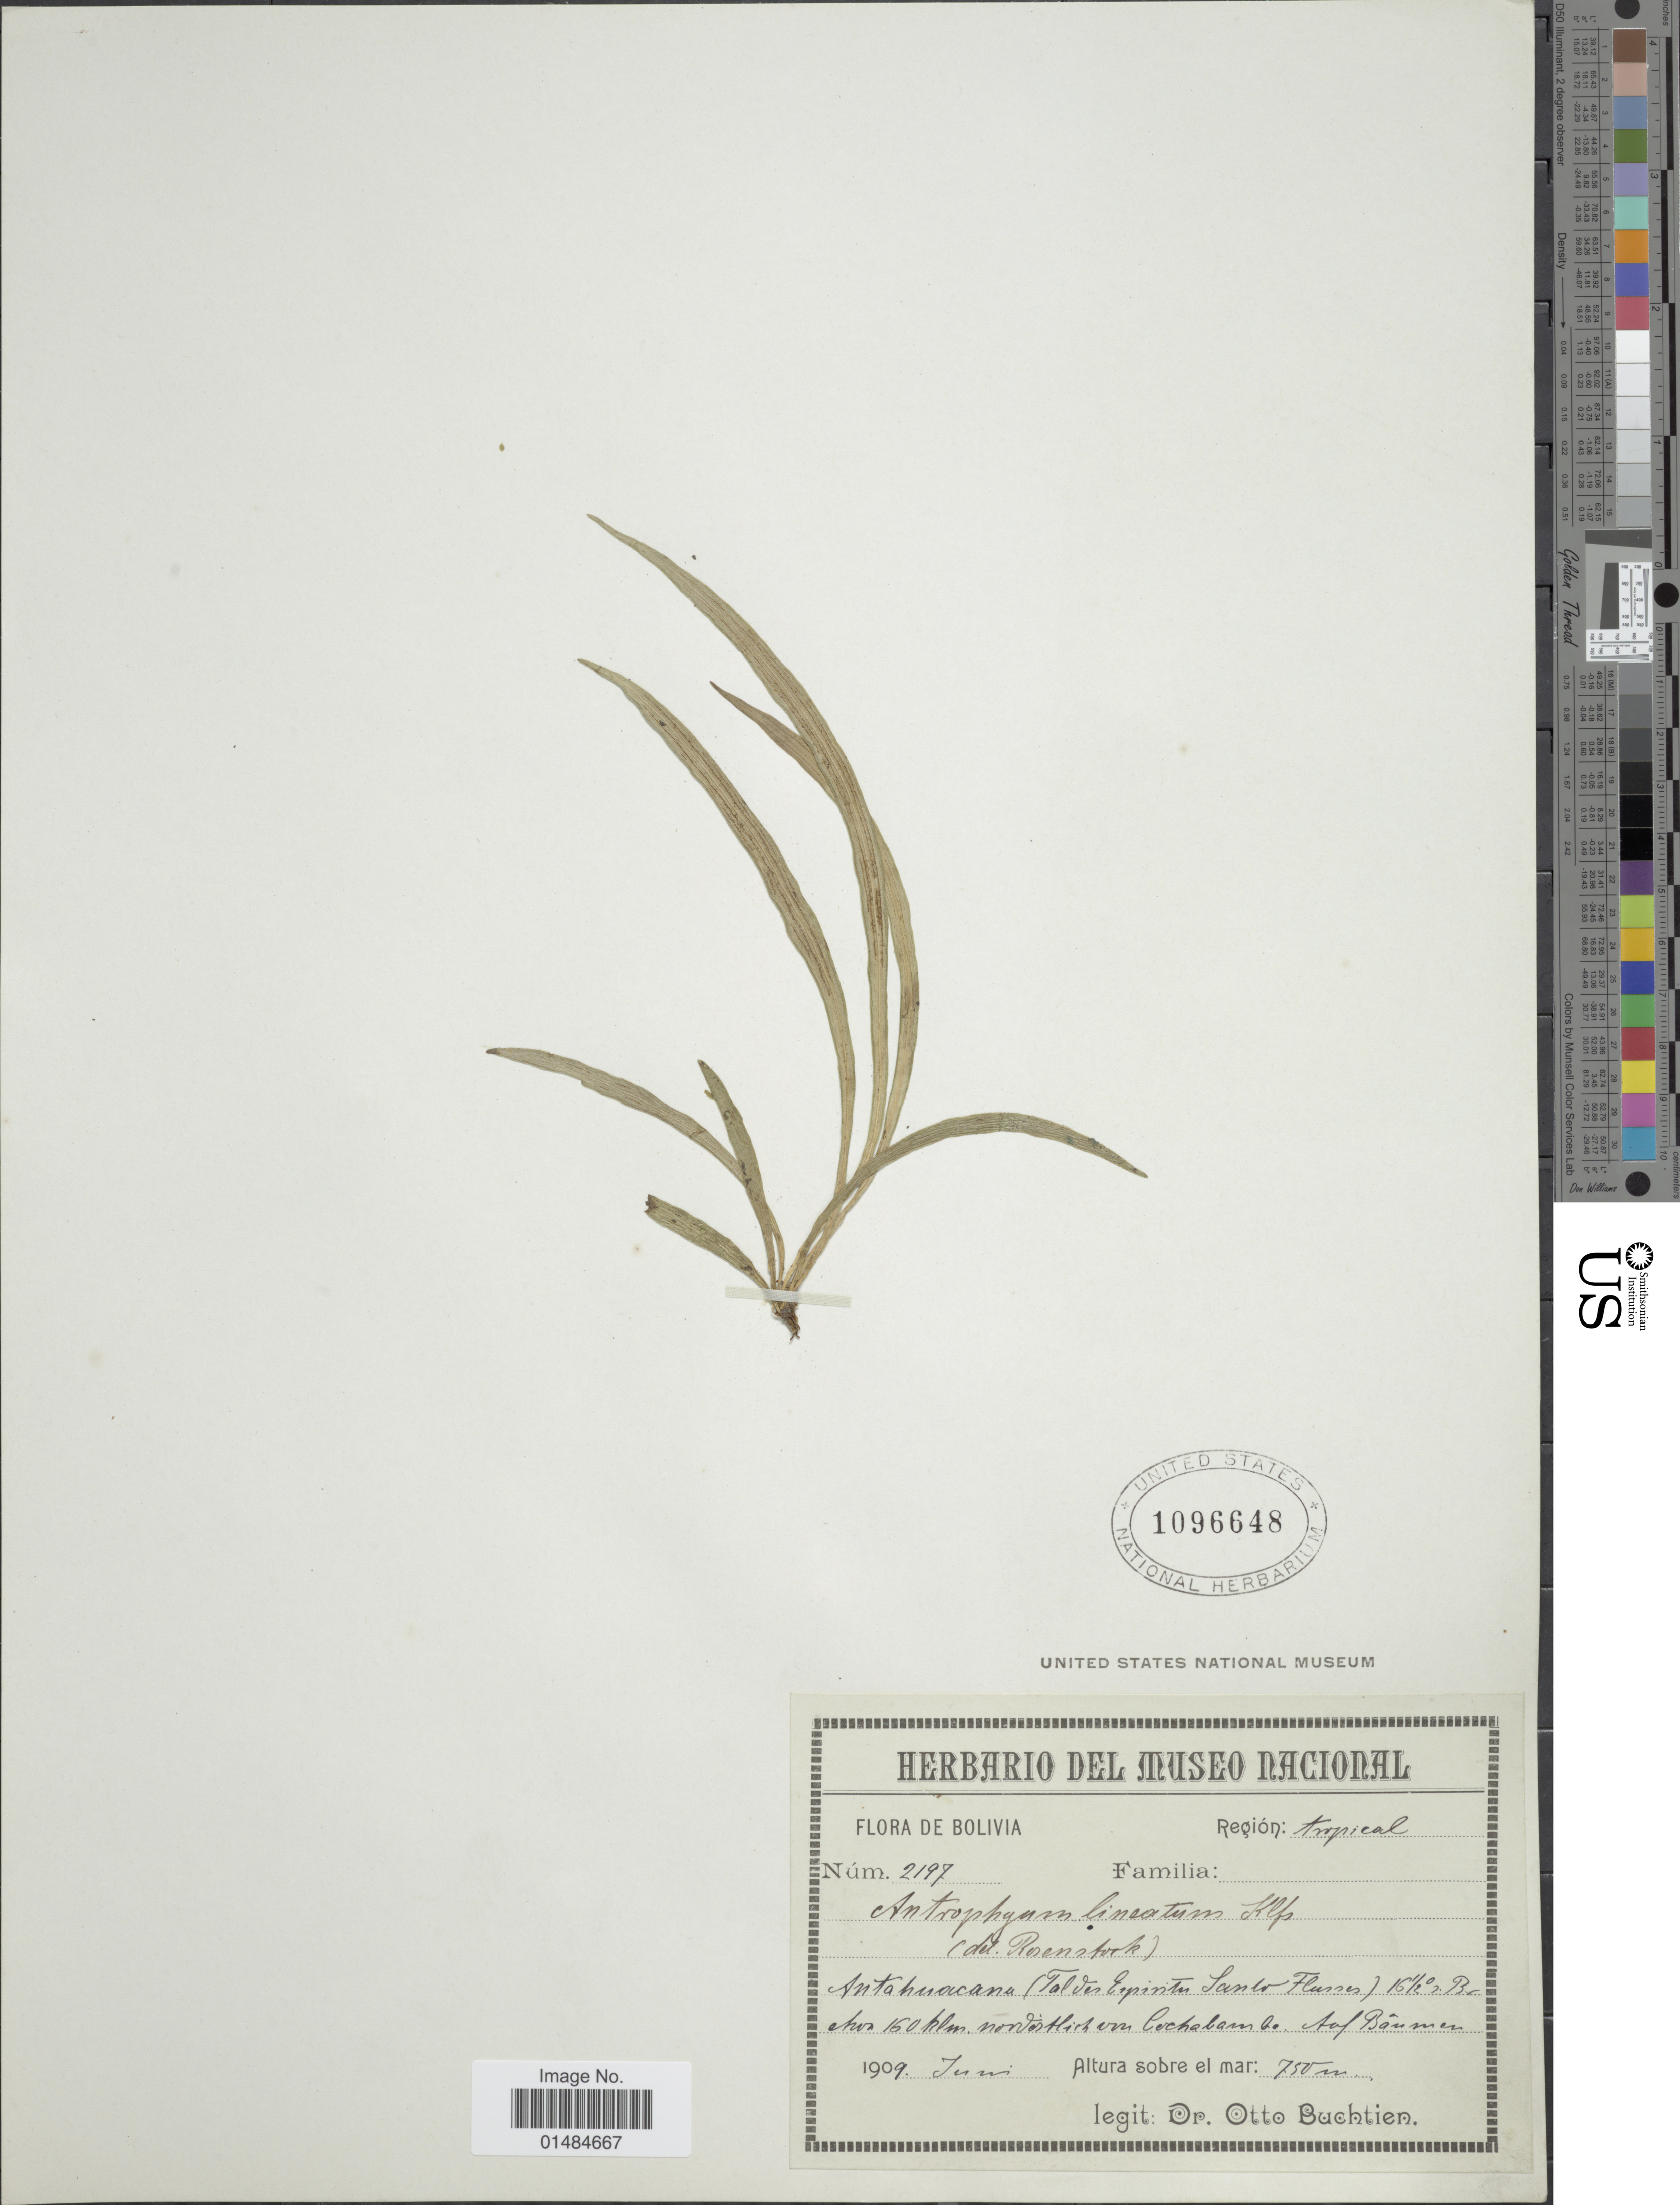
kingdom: Plantae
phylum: Tracheophyta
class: Polypodiopsida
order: Polypodiales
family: Pteridaceae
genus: Polytaenium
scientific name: Polytaenium lineatum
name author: (Sw.) J. Sm.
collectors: O. Buchtien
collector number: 2197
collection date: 1909-06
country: Bolivia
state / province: Cochabamba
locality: Antahuacana (Espiritu Santo River) 160 km N from Cochabamba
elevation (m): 750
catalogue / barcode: US 1096648